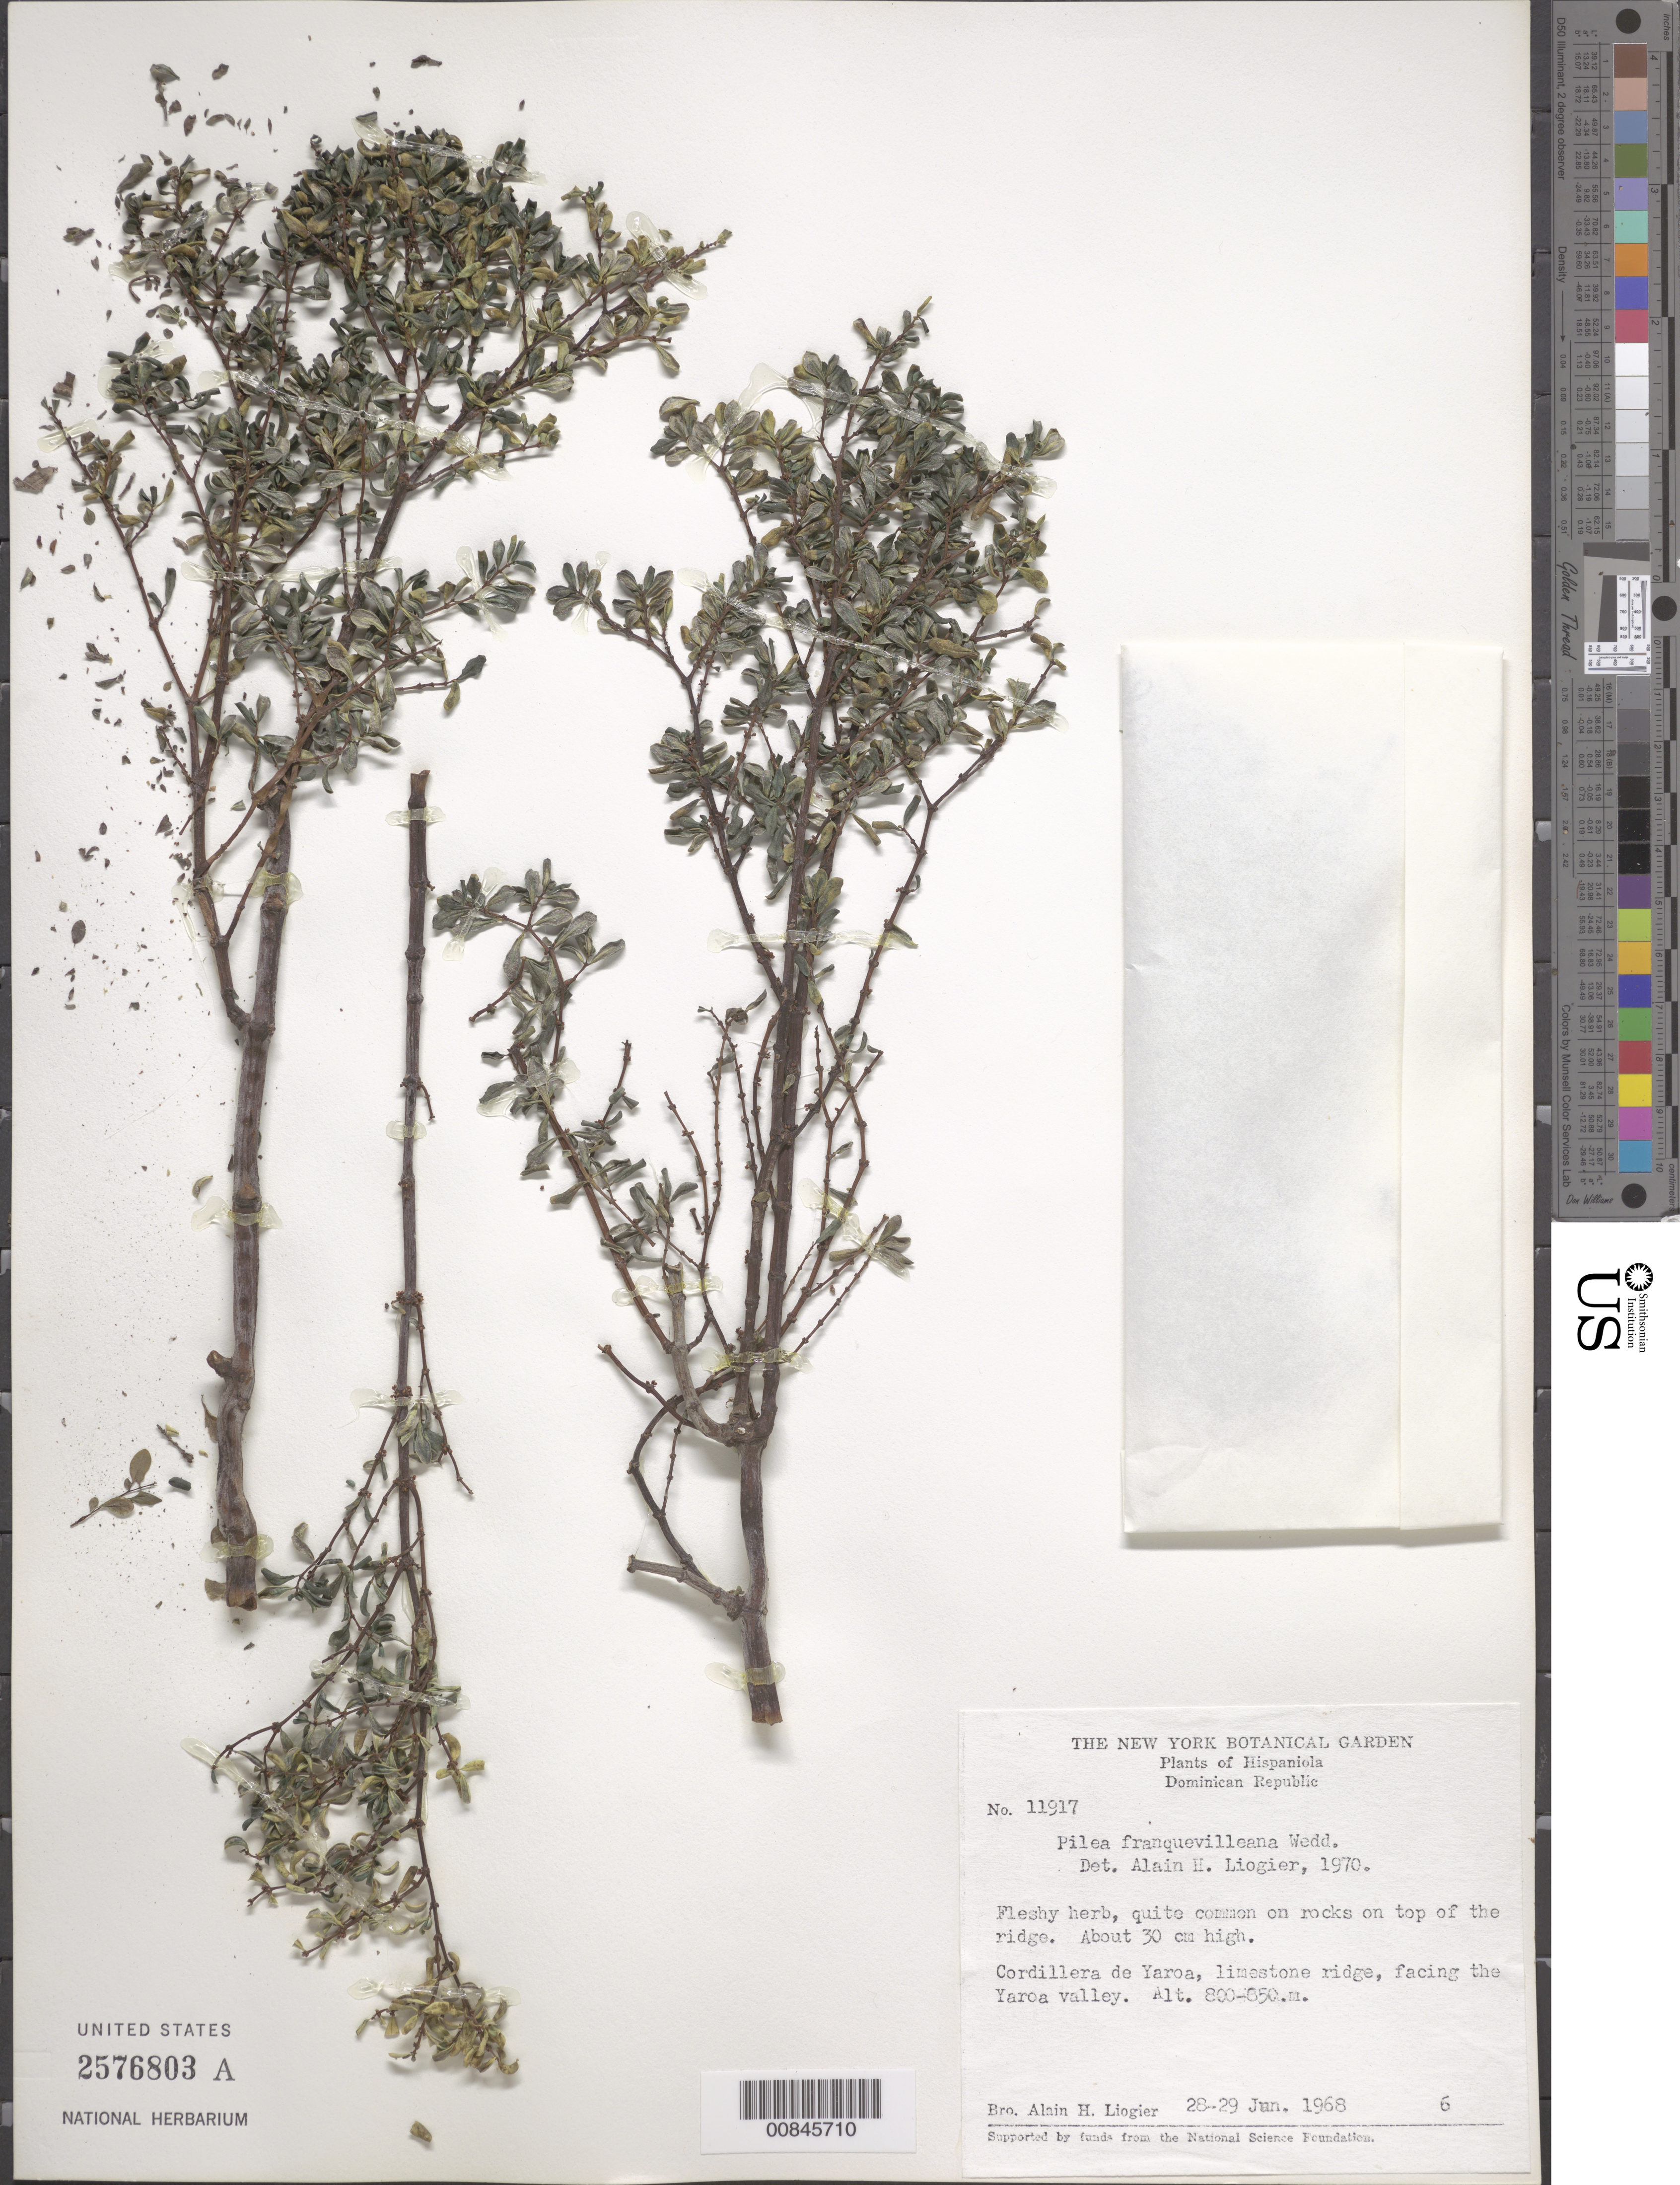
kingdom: Plantae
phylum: Tracheophyta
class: Magnoliopsida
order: Rosales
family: Urticaceae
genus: Pilea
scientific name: Pilea franquevilleana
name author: Wedd.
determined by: Liogier, Alain H.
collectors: A. H. Liogier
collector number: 11917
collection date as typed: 28 Jun 1968 to 29 Jun 1968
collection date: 1968-06-28/1968-06-29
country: Dominican Republic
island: Hispaniola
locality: Cordillera de Yaroa, limestone ridge, facing the Yaroa Valley.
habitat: On rocks on top of the ridge.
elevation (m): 800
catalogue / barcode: US 2576803A